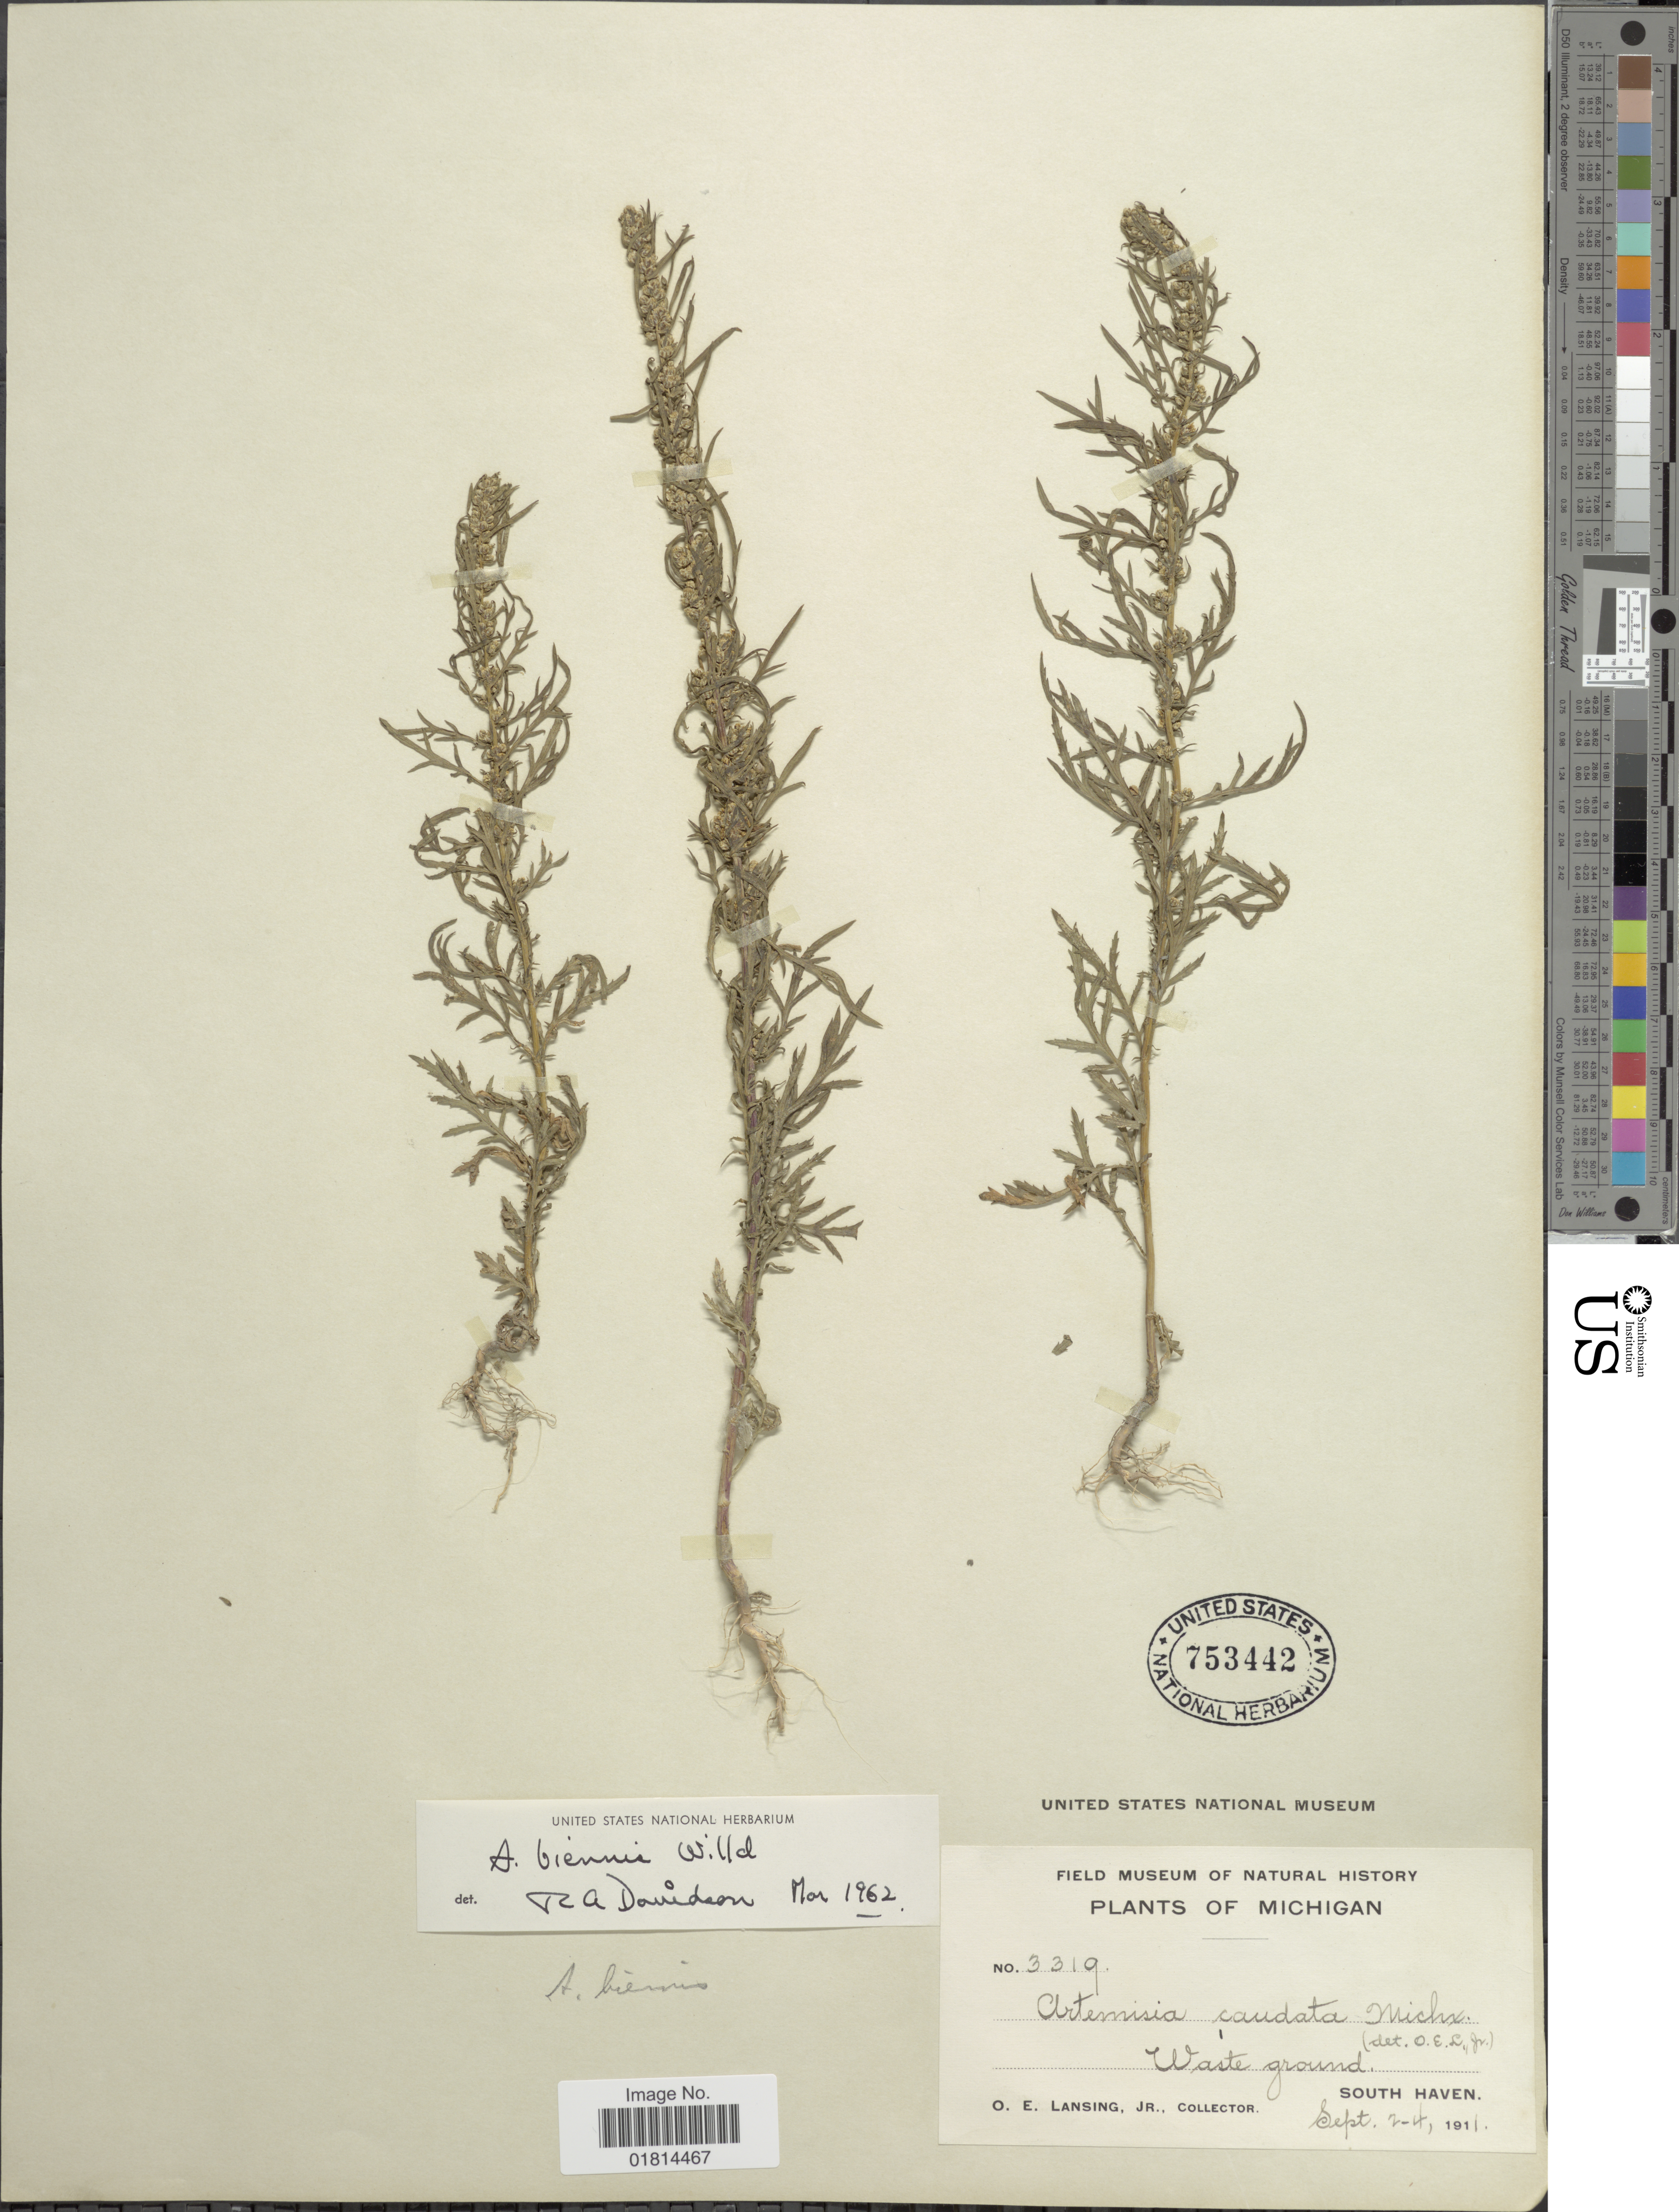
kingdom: Plantae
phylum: Tracheophyta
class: Magnoliopsida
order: Asterales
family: Asteraceae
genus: Artemisia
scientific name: Artemisia biennis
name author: Willd.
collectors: O. Lansing Jr.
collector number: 3319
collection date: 1911-09-02/1911-09-04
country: United States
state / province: Michigan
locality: Waste ground, South Haven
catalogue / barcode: US 753442